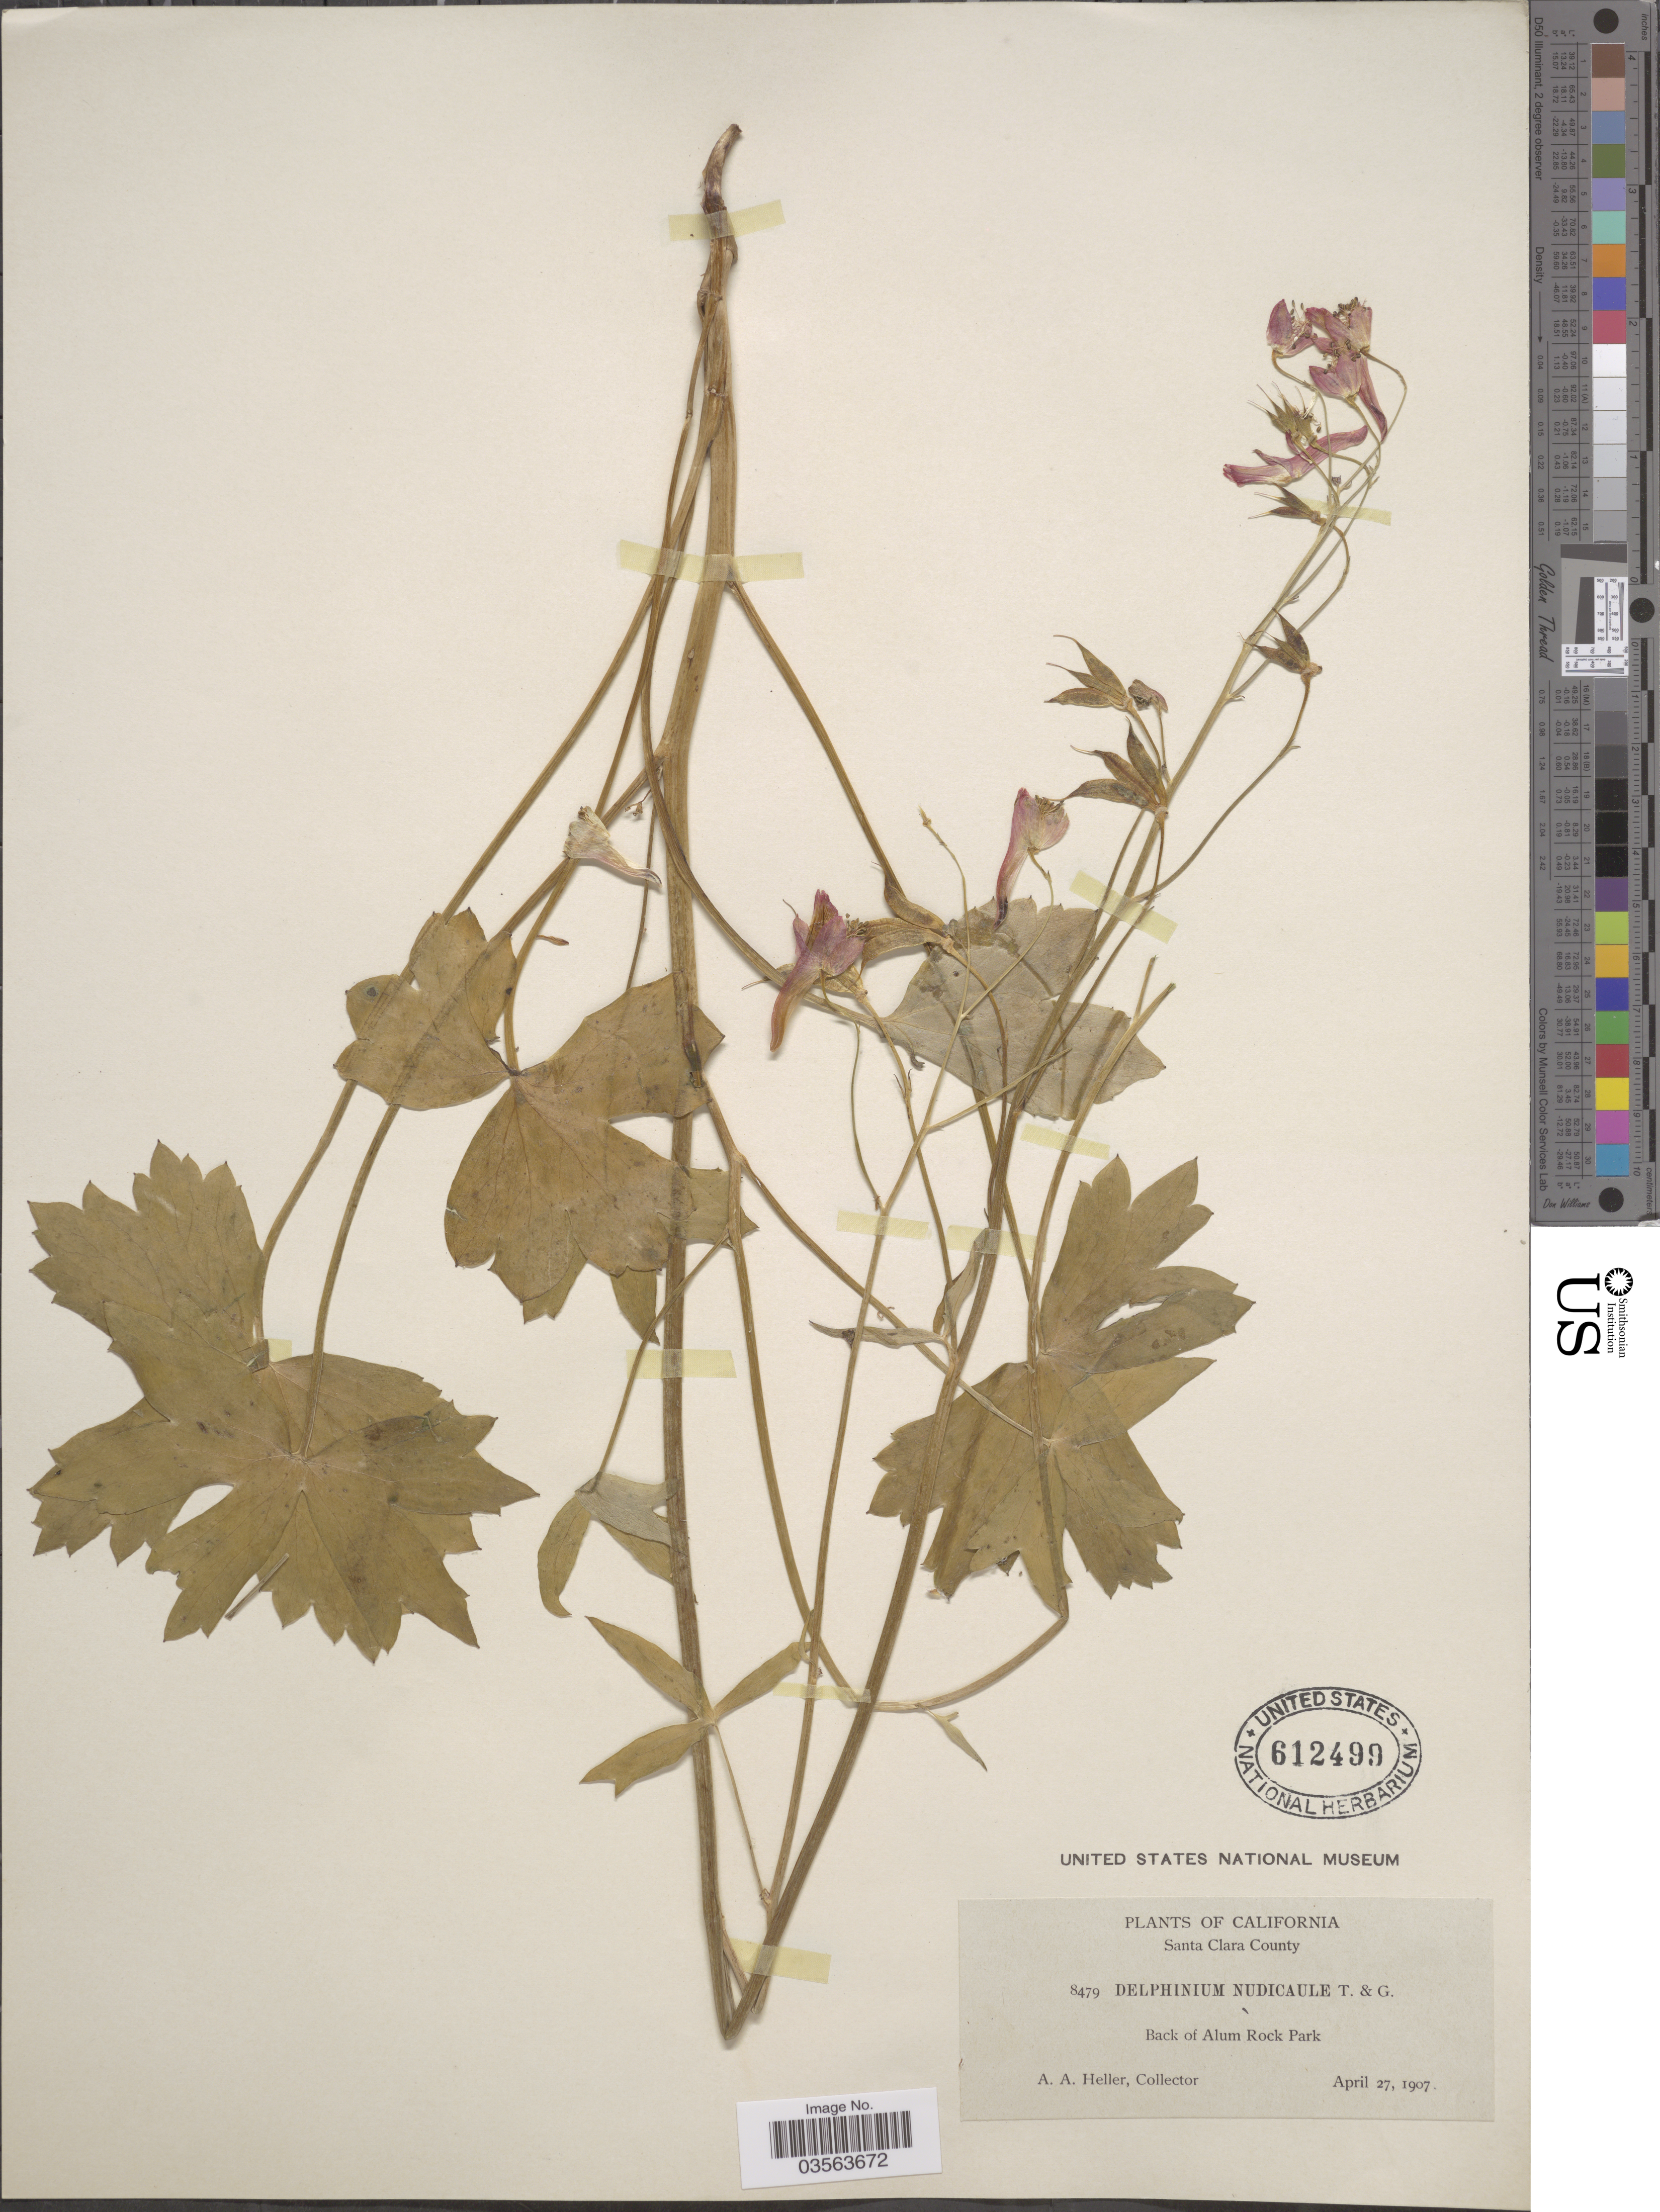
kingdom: Plantae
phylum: Tracheophyta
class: Magnoliopsida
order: Ranunculales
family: Ranunculaceae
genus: Delphinium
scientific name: Delphinium nudicaule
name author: Torr. & A. Gray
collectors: A. A. Heller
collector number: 8479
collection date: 1907-04-27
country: United States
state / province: California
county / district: Santa Clara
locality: Santa Clara County. Back of Alum Rock Park.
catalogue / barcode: US 612499